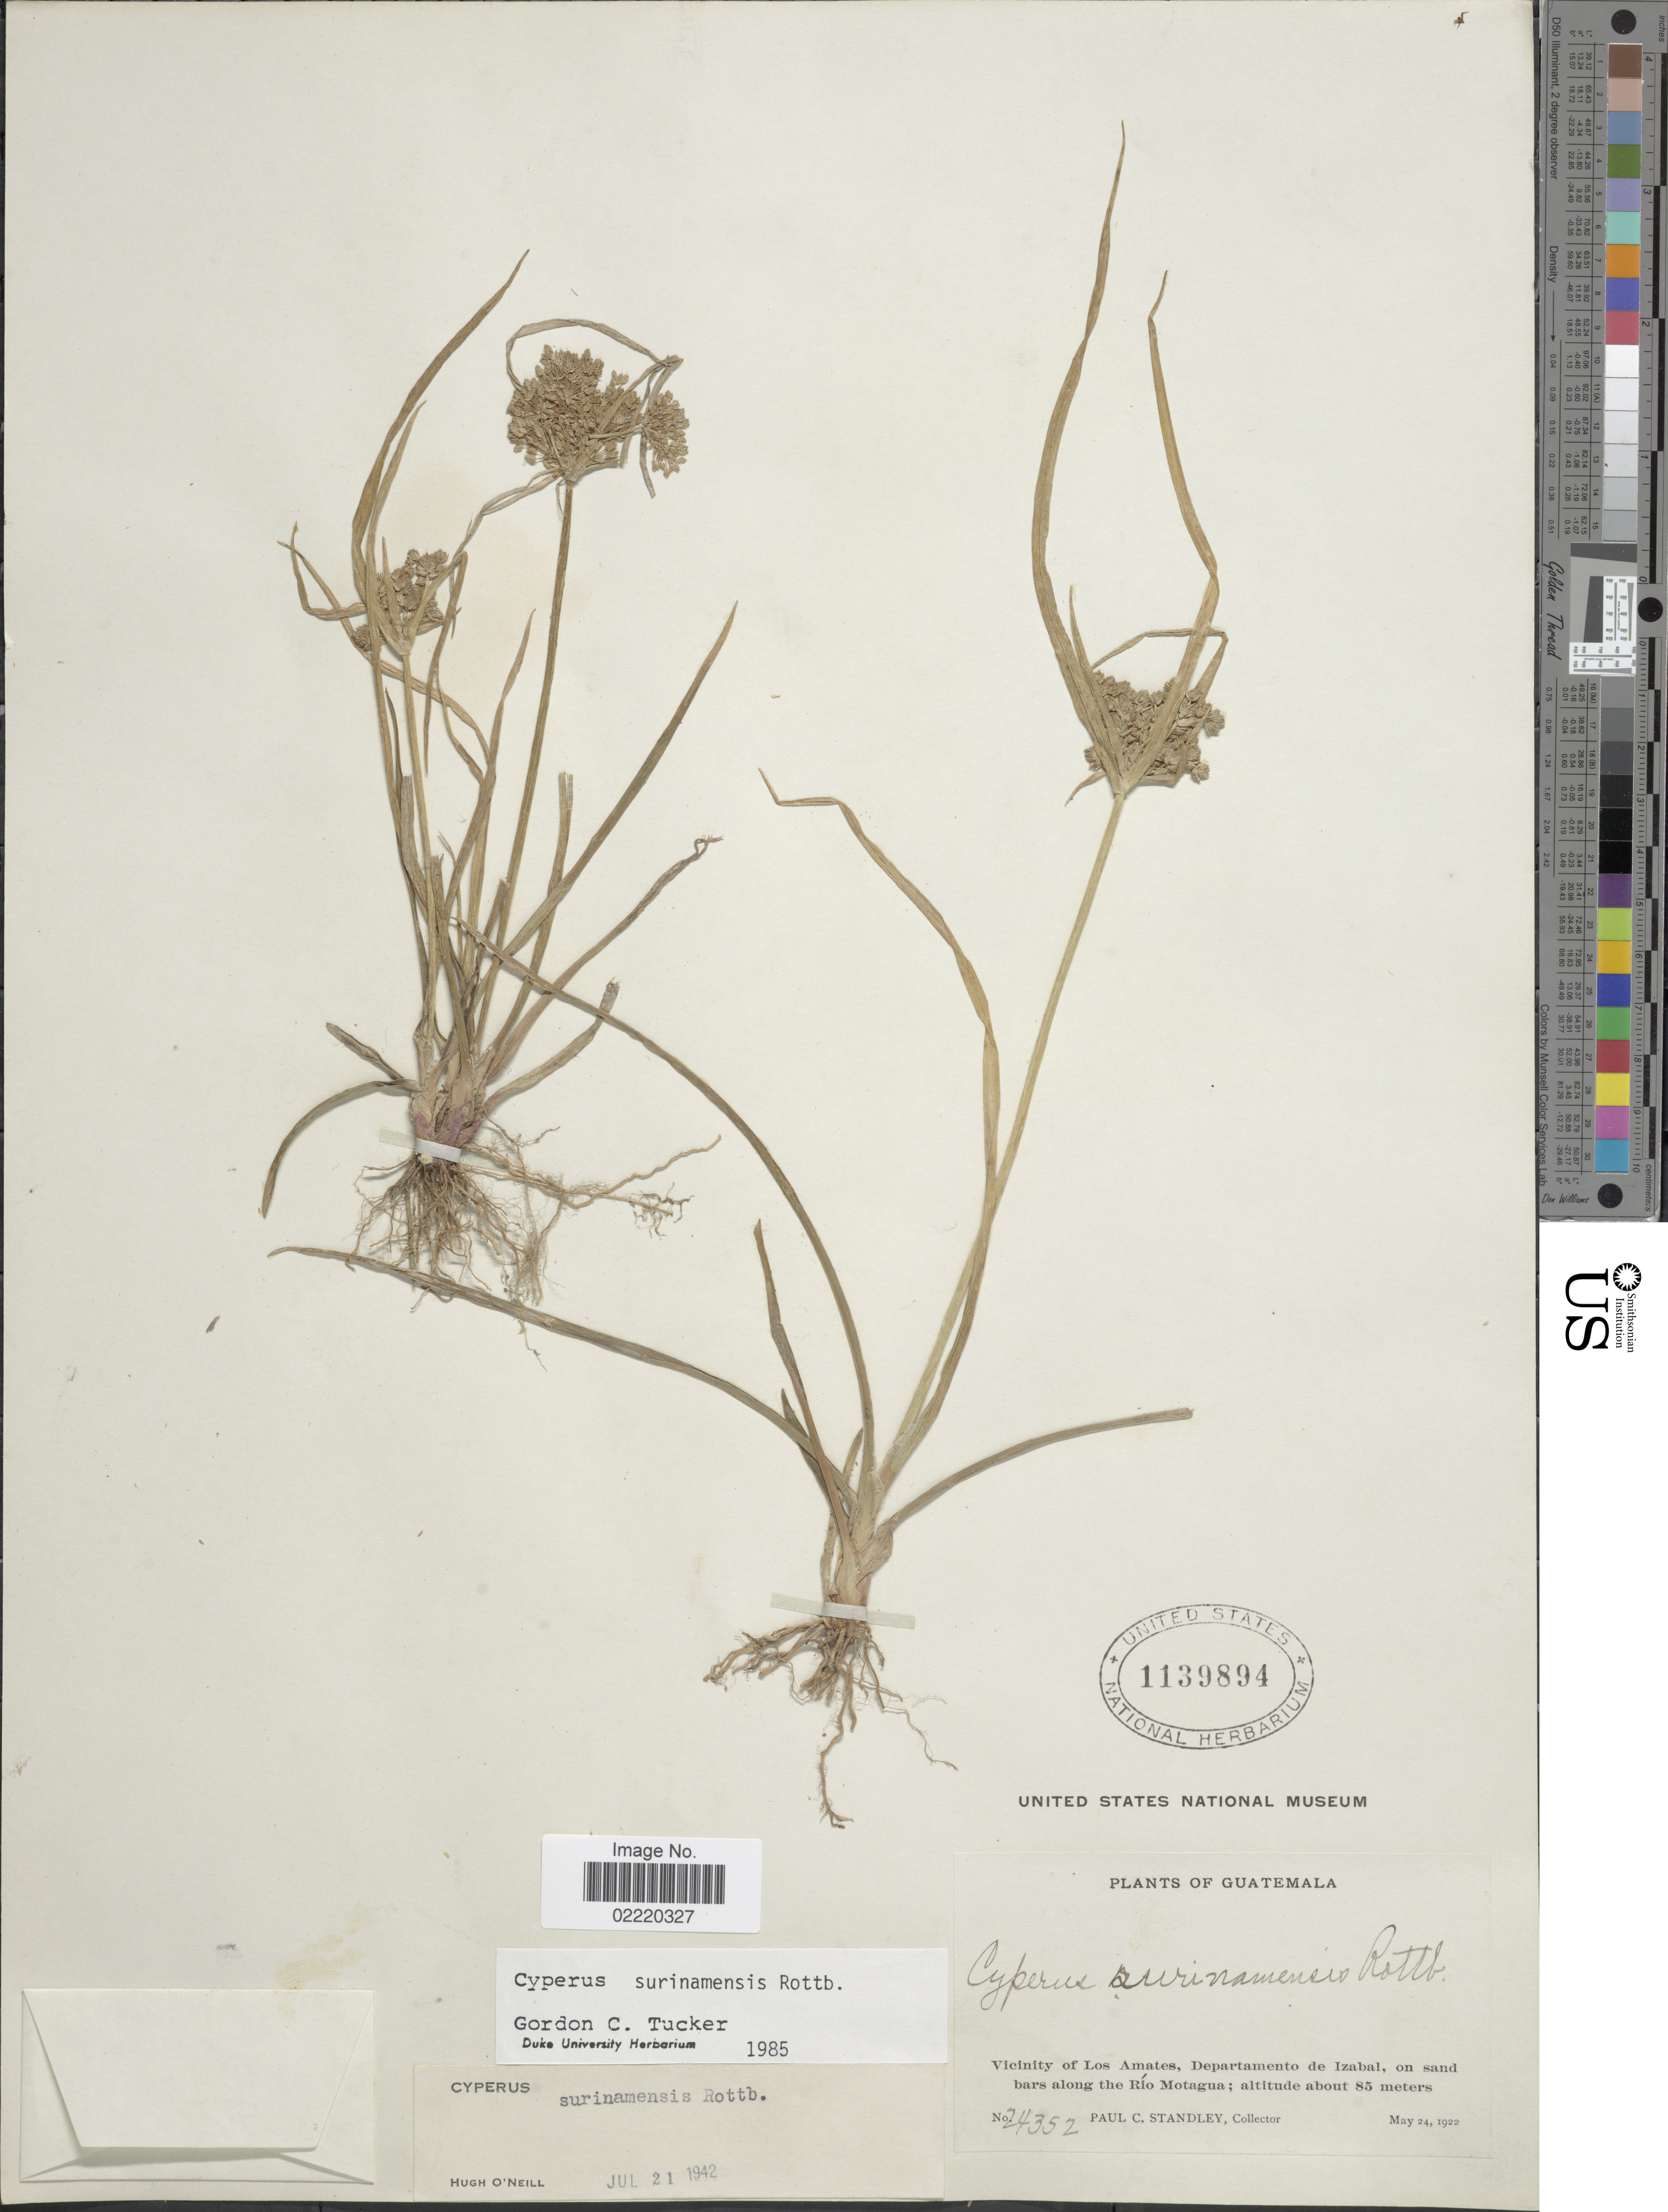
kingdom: Plantae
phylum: Tracheophyta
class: Liliopsida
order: Poales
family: Cyperaceae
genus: Cyperus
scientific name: Cyperus surinamensis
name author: Rottb.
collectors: P. C. Standley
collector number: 24352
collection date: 1922-05-24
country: Guatemala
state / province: Izabal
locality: Vicinity of Los Amates, on sand bars along the Rio Motagua.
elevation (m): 85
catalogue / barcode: US 1139894